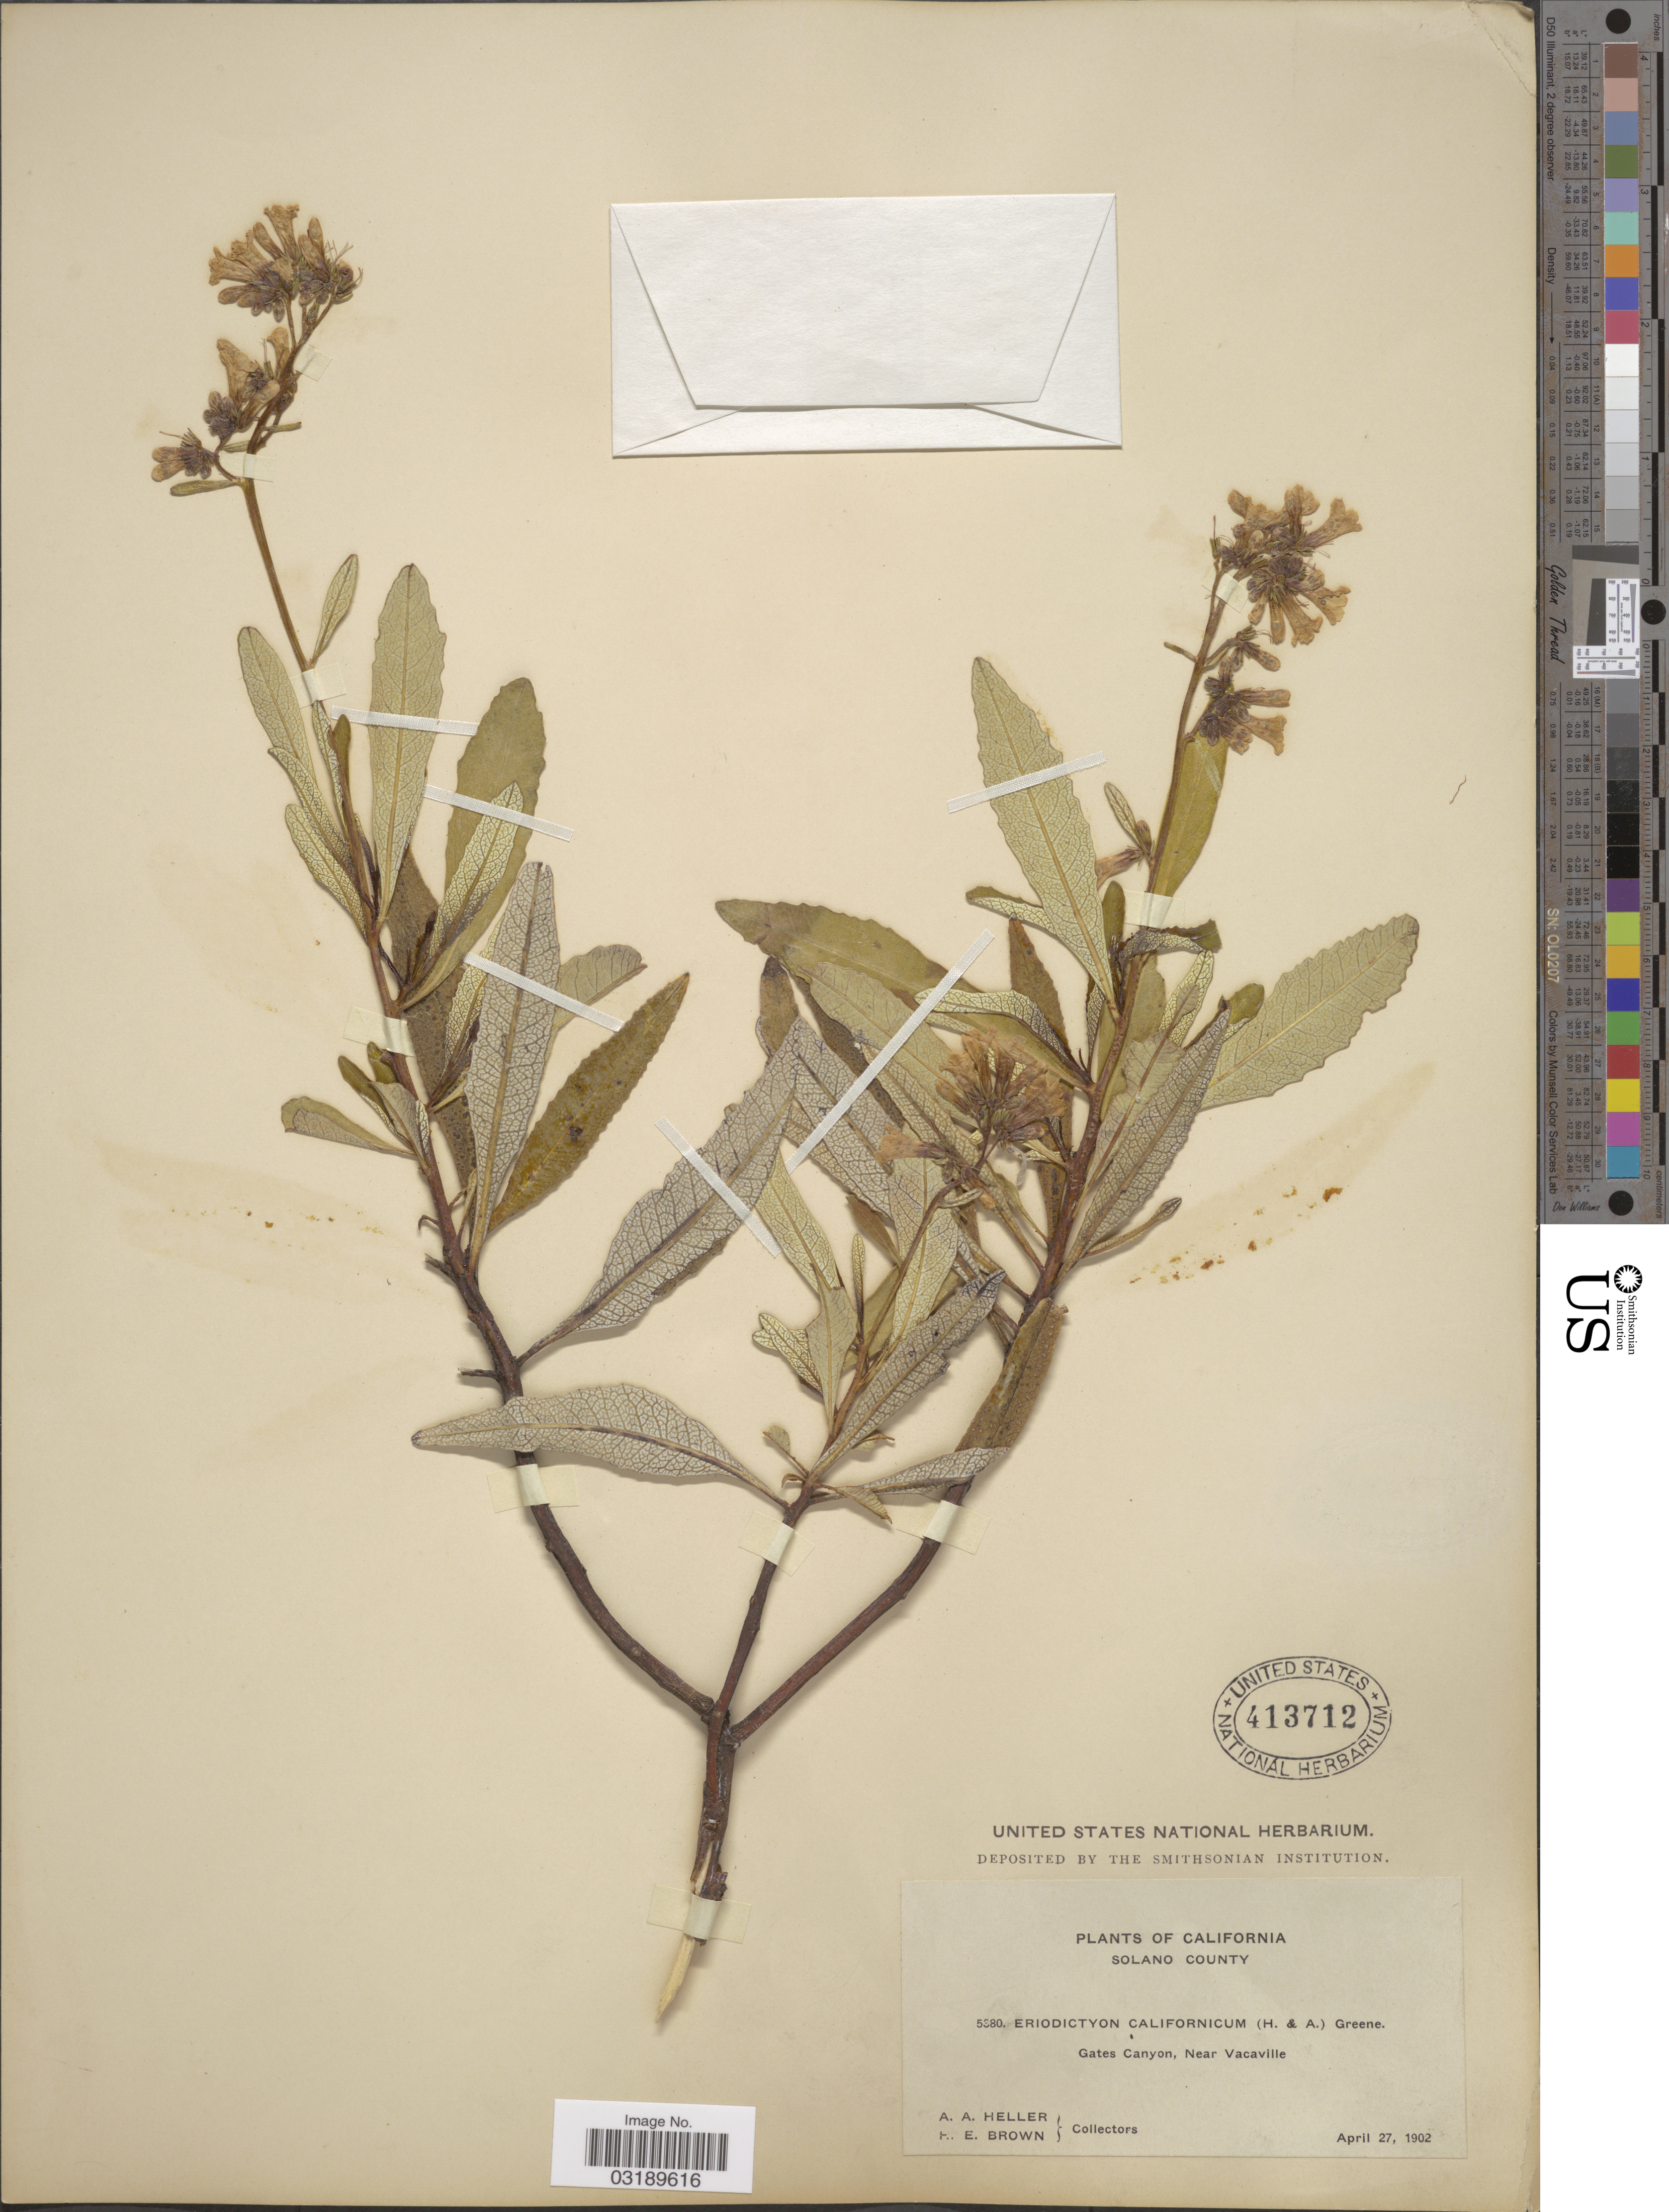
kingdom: Plantae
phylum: Tracheophyta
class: Magnoliopsida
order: Boraginales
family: Namaceae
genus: Eriodictyon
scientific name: Eriodictyon californicum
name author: (Hook. & Arn.) Torr.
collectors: A. A. Heller & H. E. Brown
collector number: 5380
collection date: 1902-04-27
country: United States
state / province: California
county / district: Solano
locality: Solano County. Gates Canyon, Near Vacaville.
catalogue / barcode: US 413712